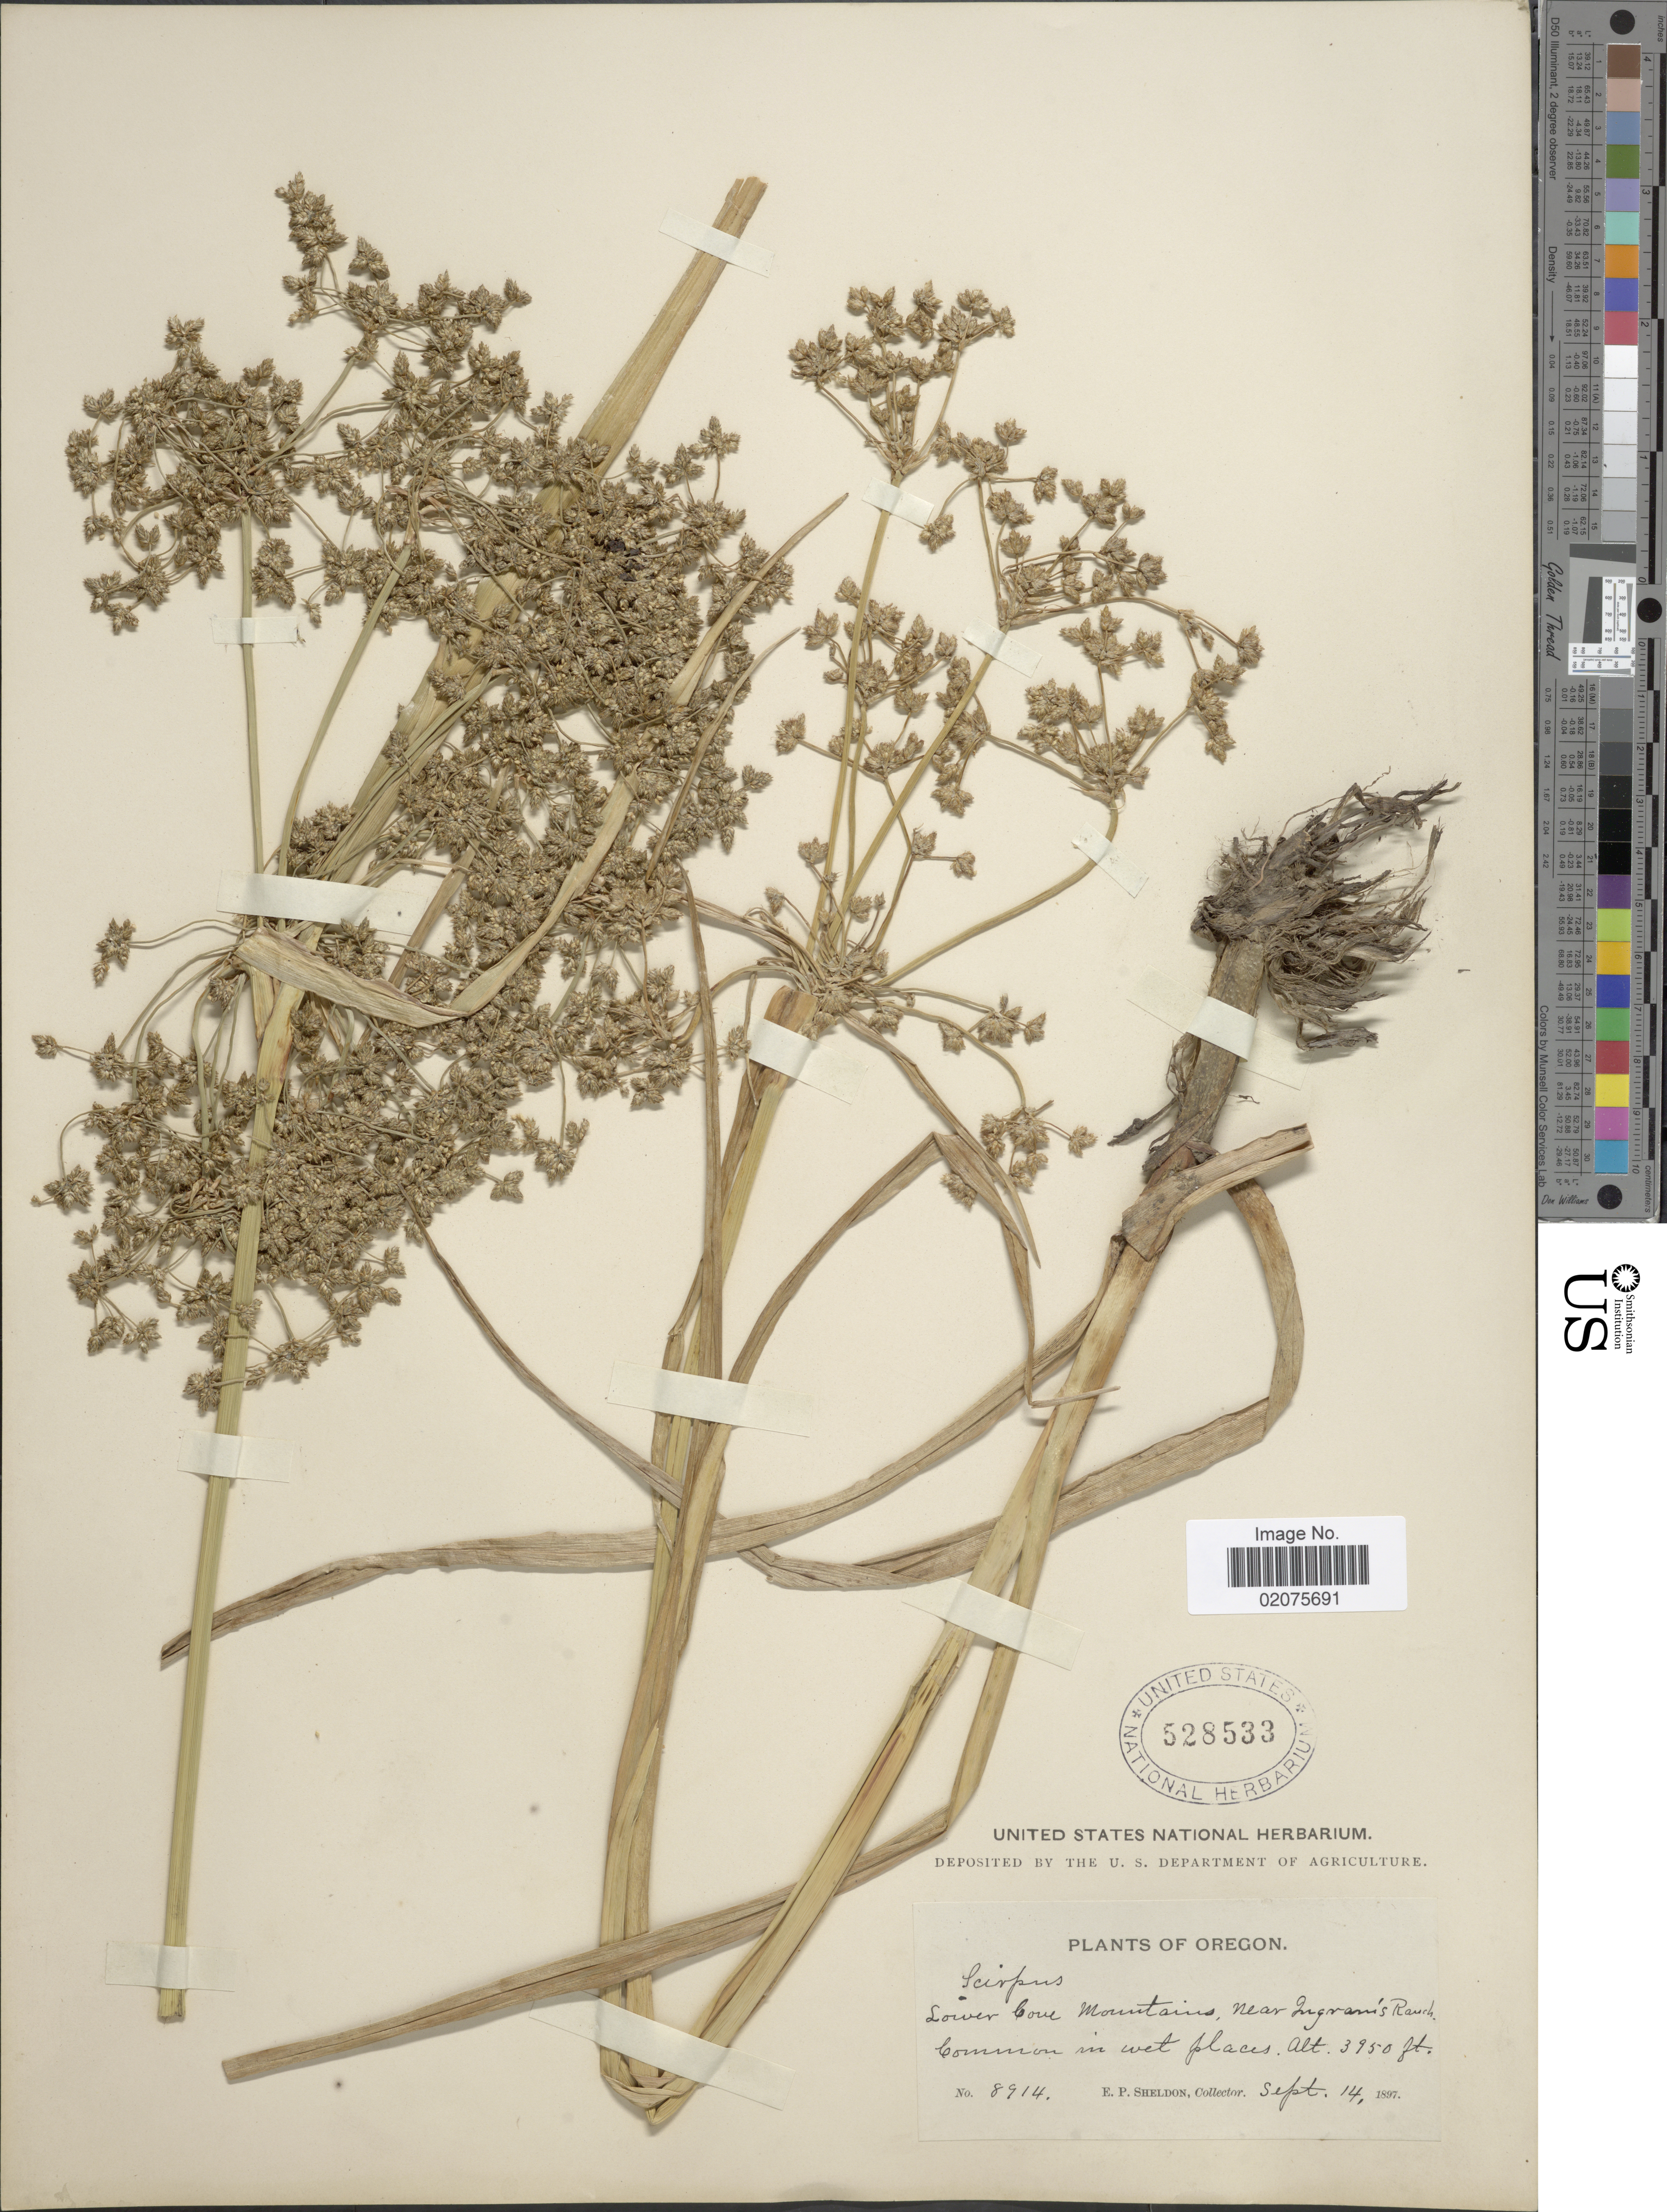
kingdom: Plantae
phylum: Tracheophyta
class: Liliopsida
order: Poales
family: Cyperaceae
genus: Scirpus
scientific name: Scirpus microcarpus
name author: J. Presl & C. Presl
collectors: E. P. Sheldon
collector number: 8914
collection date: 1897-09-14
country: United States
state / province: Oregon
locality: Lower Cove Mountains, near Ingram's Ranch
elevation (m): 1204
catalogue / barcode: US 528533